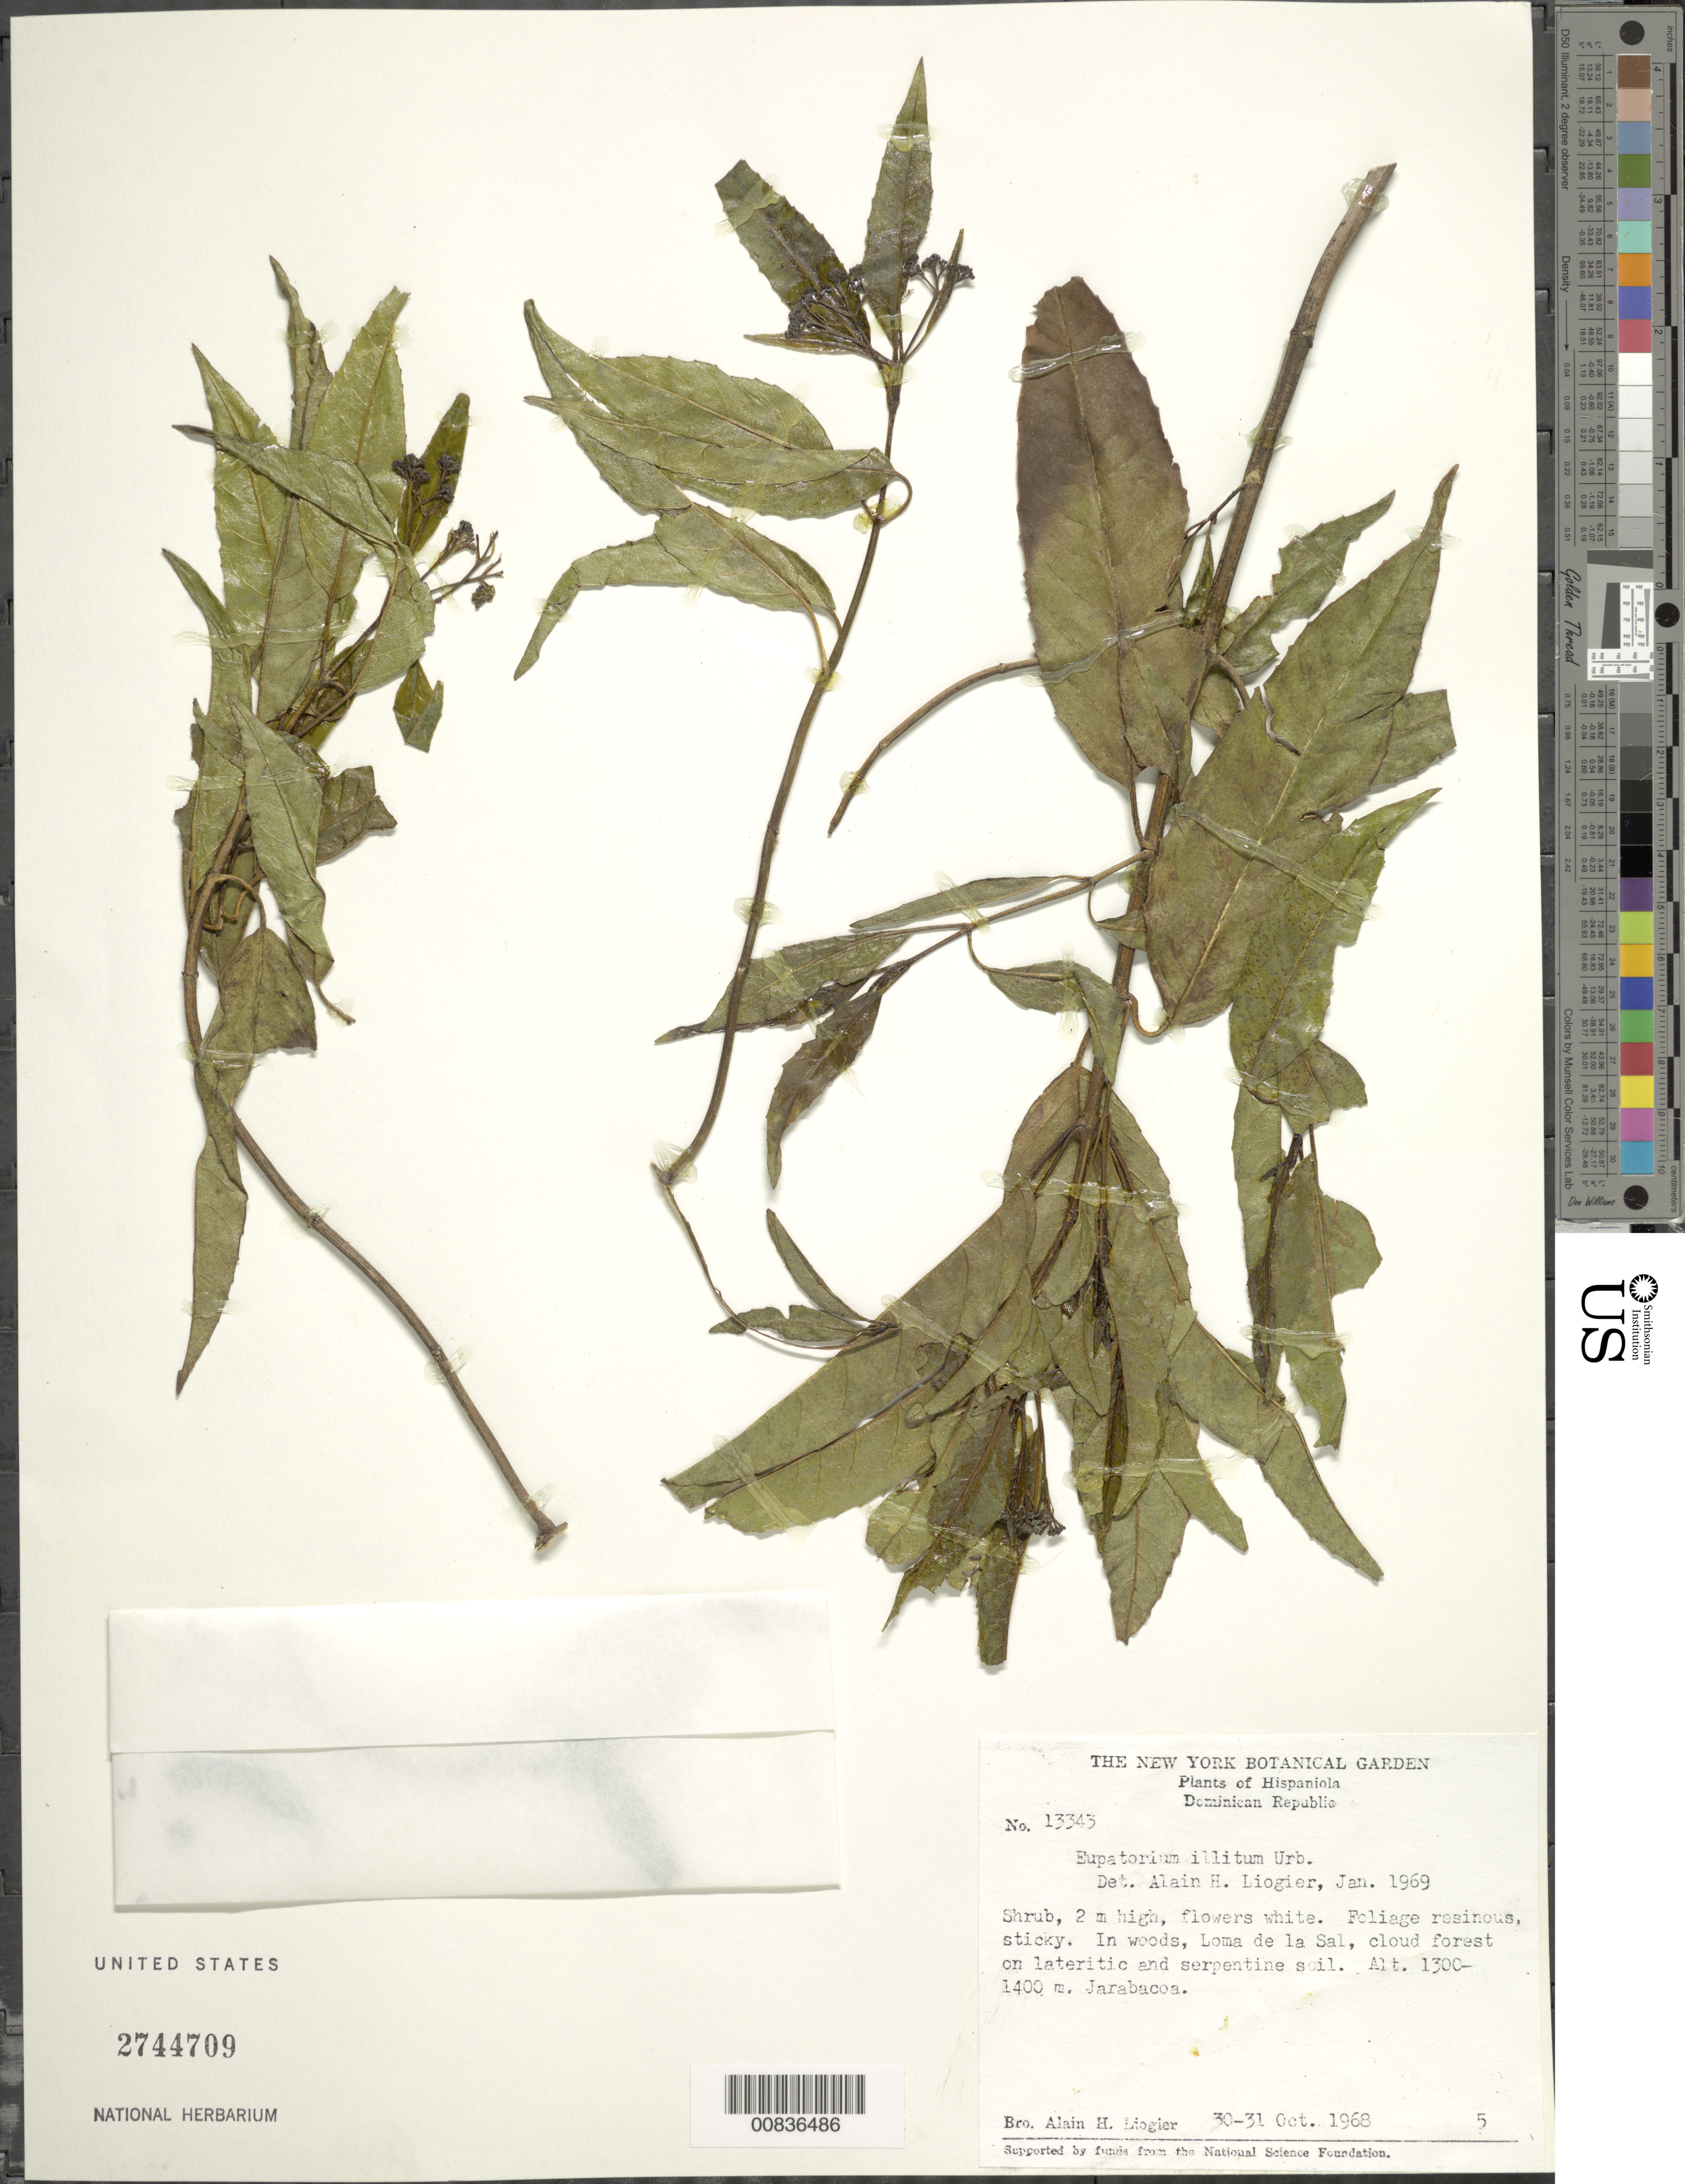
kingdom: Plantae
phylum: Tracheophyta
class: Magnoliopsida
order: Asterales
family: Asteraceae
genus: Ageratina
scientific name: Ageratina illita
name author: (Urb.) R.M. King & H. Rob.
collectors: A. H. Liogier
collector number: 13343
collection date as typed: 30 Oct 1968 to 31 Oct 1968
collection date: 1968-10-30/1968-10-31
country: Dominican Republic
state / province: La Vega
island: Hispaniola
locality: Loma de la Sal, Jarabacoa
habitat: In woods of cloud forest on lateritic and serpentine soil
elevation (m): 1300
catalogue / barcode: US 2744709